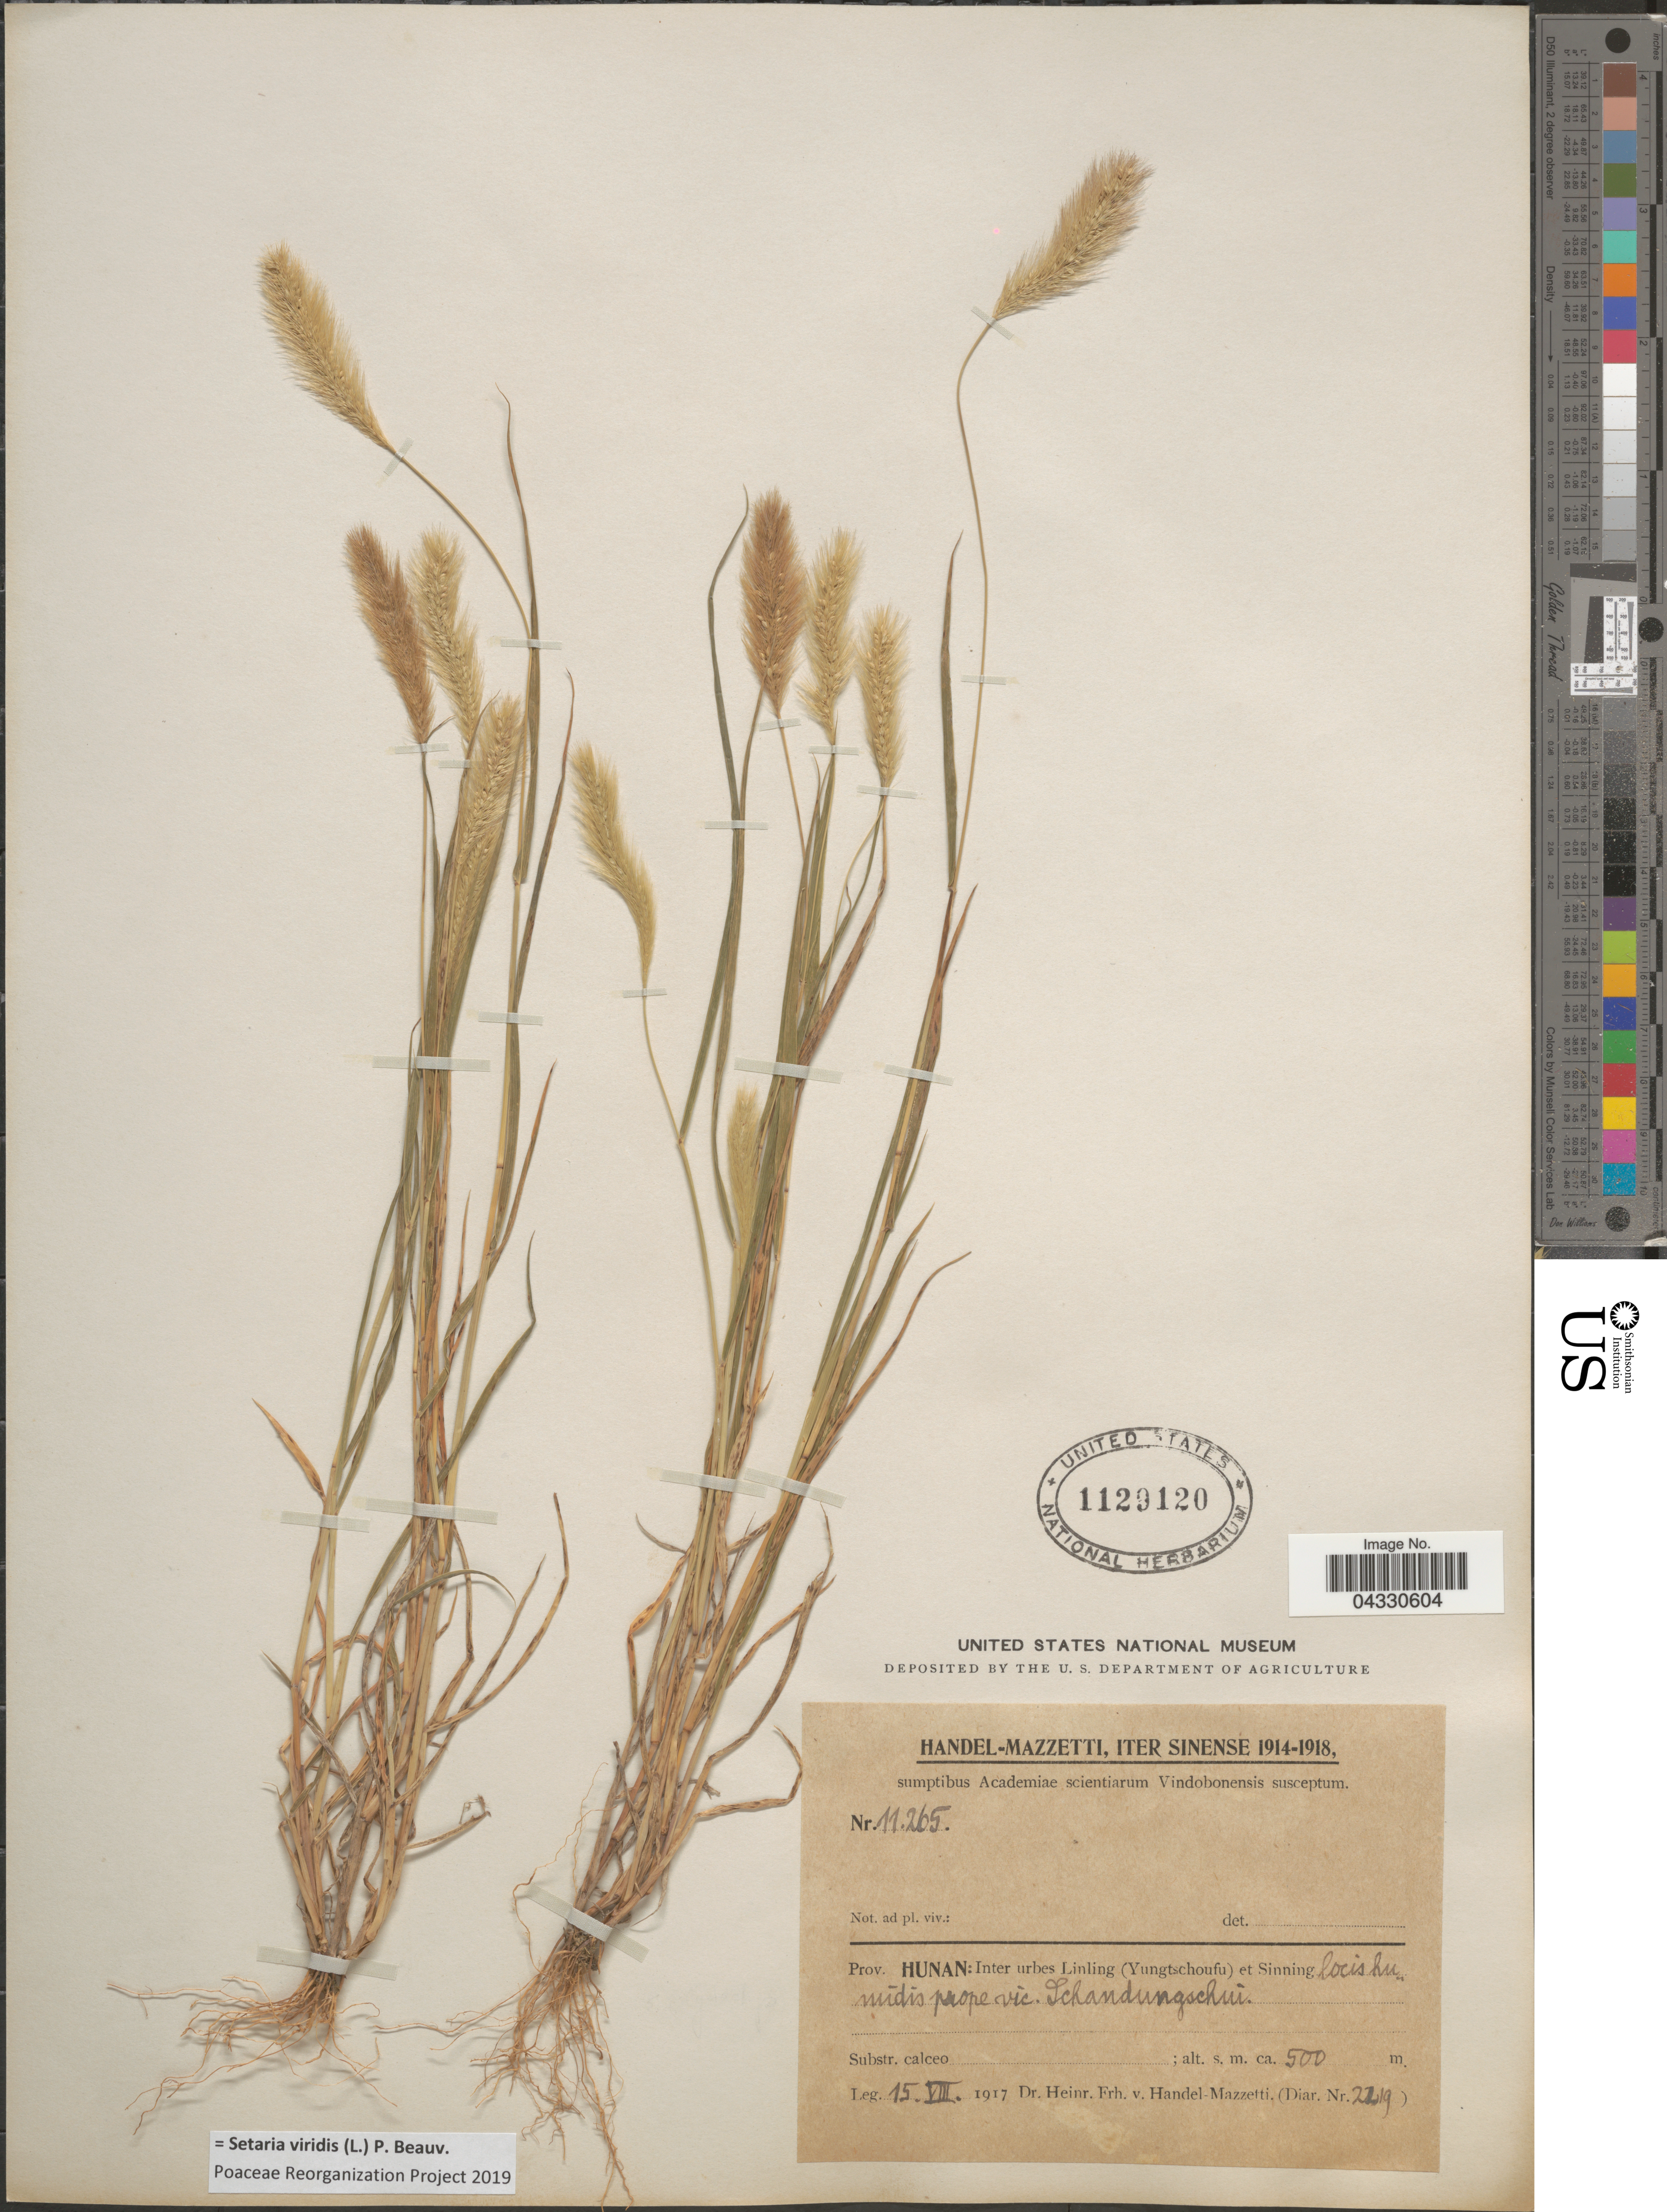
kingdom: Plantae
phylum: Tracheophyta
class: Liliopsida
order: Poales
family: Poaceae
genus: Setaria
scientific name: Setaria viridis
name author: (L.) P. Beauv.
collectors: H. Handel-Mazzetti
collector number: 11265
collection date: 1917-08-15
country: China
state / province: Hunan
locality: Iter Sinense 1914-1918. Prov. Hunan: Inter urbes Linling (Yungtschoufu) et Sinning locis humidis prope vic. Schandungschui.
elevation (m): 500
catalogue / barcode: US 1129120